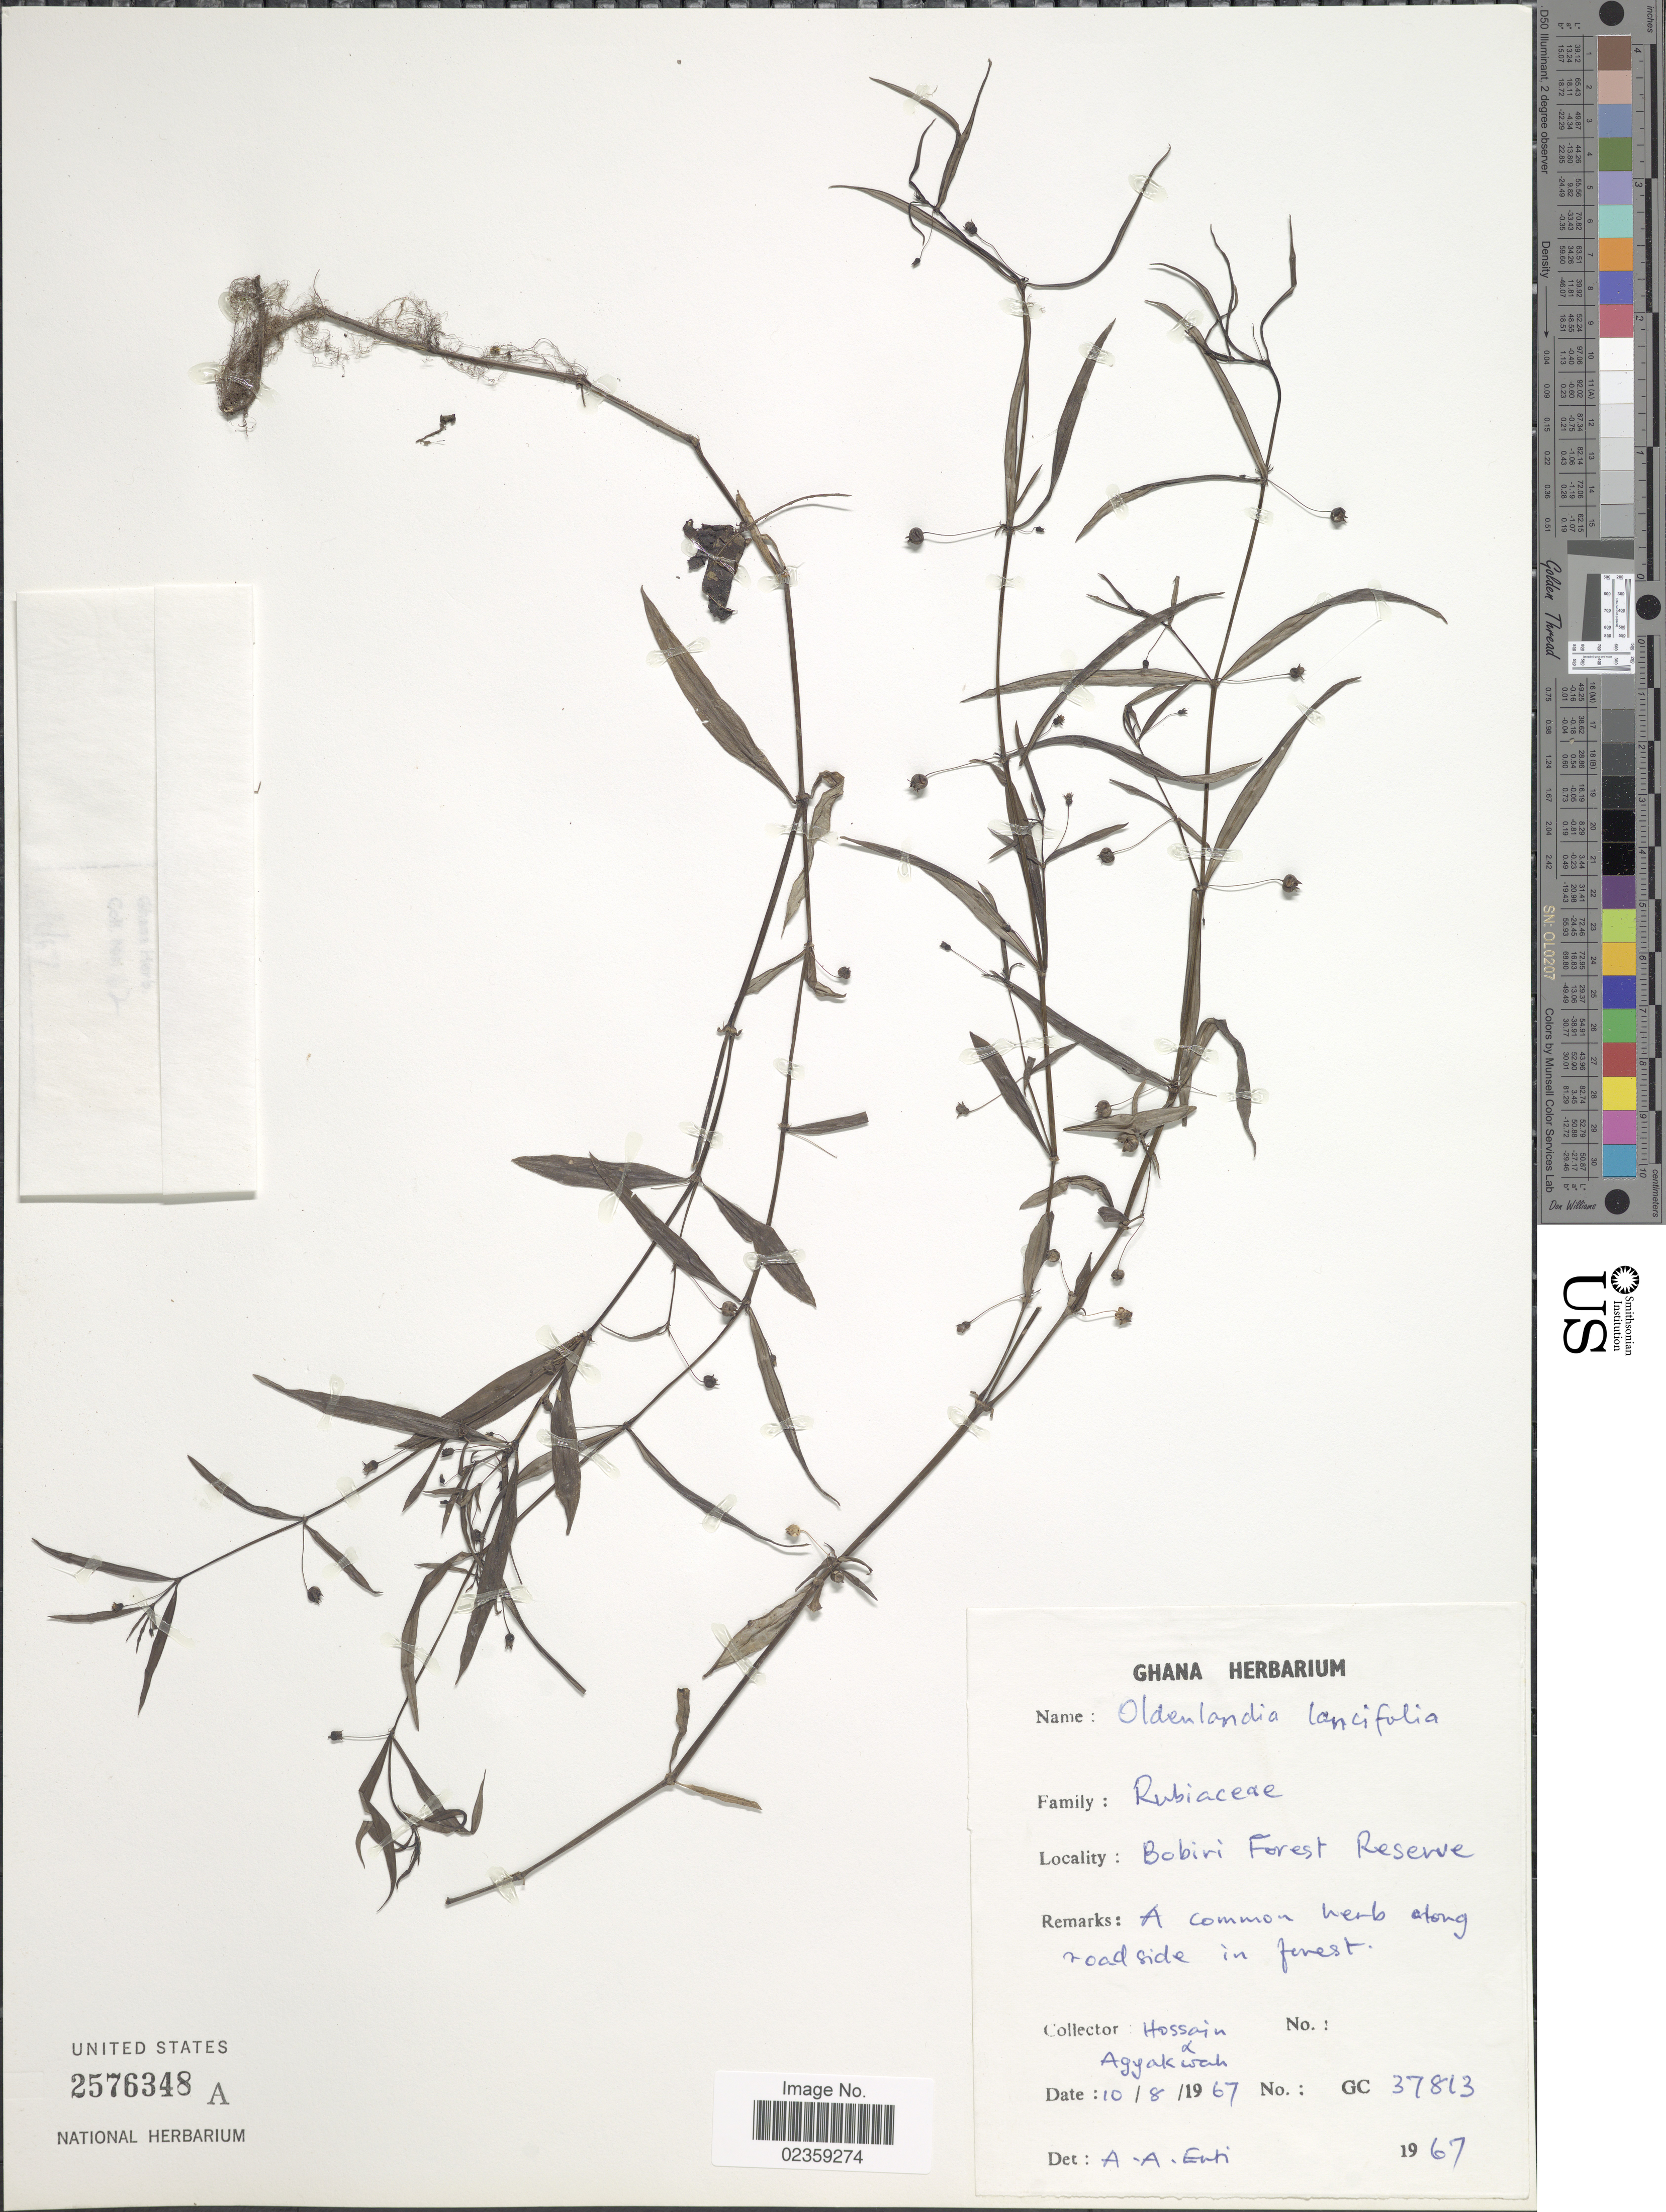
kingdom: Plantae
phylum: Tracheophyta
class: Magnoliopsida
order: Gentianales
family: Rubiaceae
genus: Oldenlandia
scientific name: Oldenlandia lancifolia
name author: (Schumach.) DC.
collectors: Hossain & Agyakwah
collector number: GC37813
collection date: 1967-08-10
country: Ghana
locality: Bobiri Forest Reserve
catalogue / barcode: US 2576348A